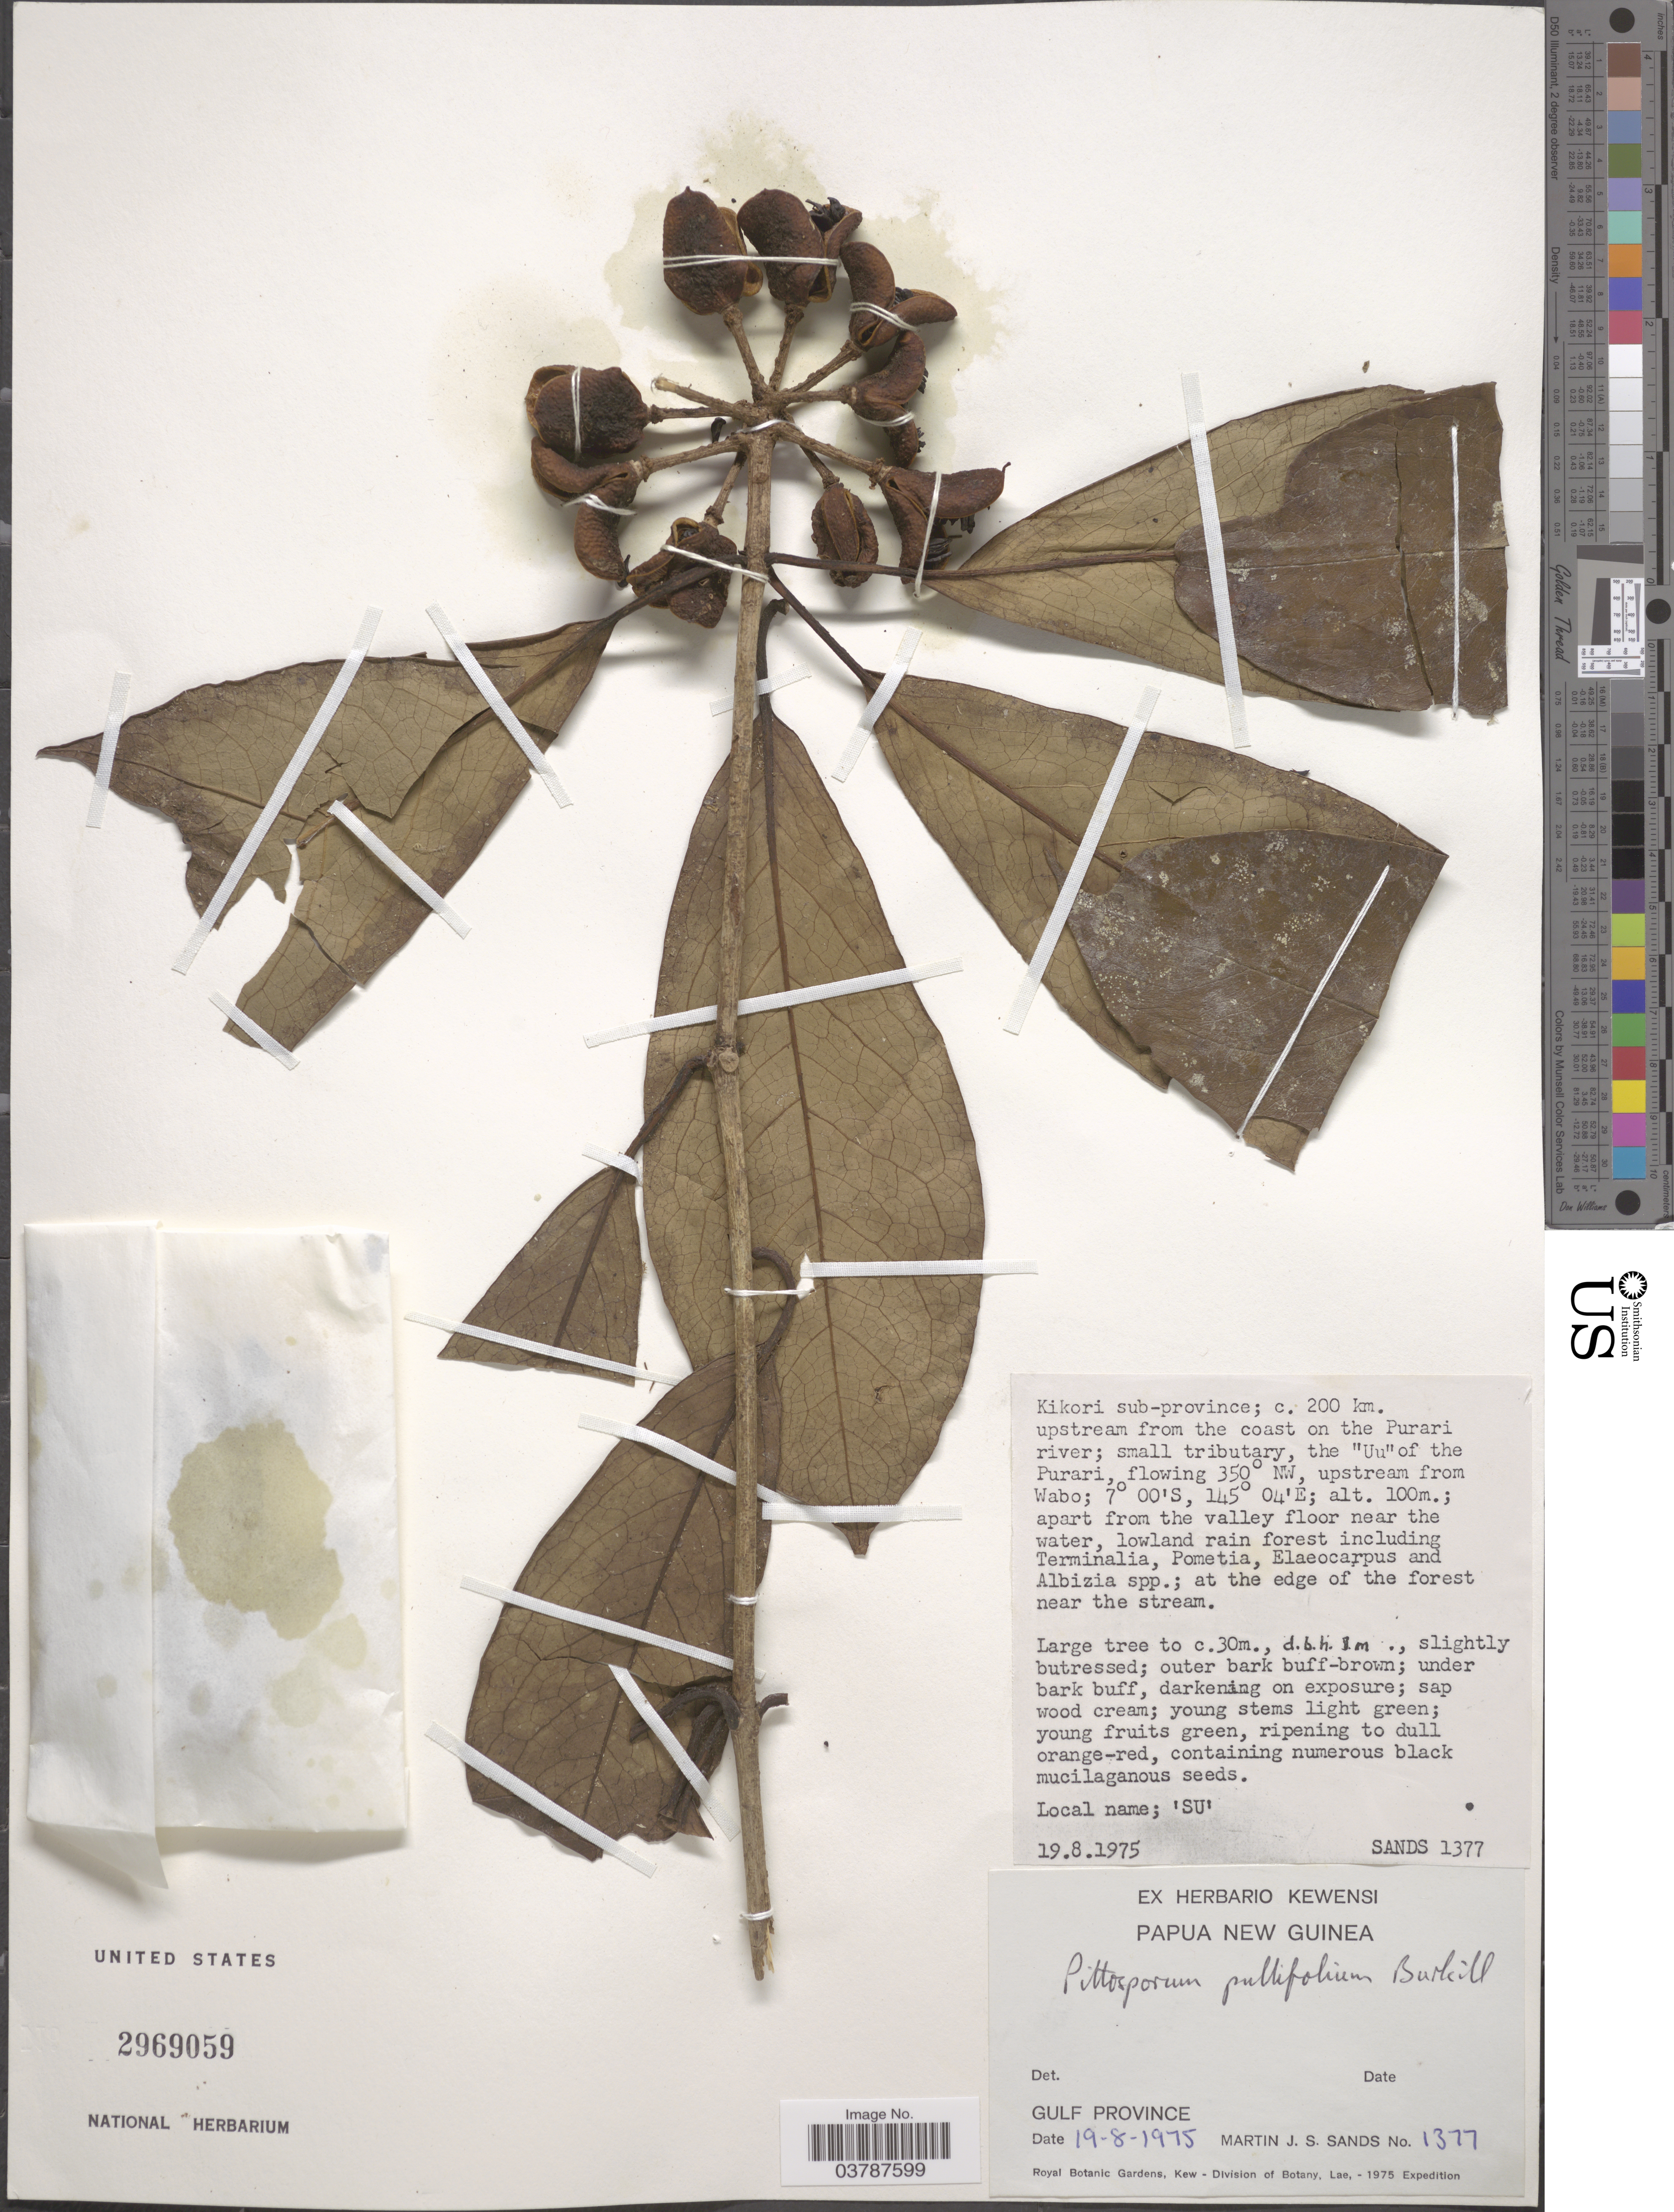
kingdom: Plantae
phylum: Tracheophyta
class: Magnoliopsida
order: Apiales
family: Pittosporaceae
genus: Pittosporum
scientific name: Pittosporum pullifolium subsp. pullifolium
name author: Burkill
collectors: M. Sands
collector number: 1377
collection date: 1975-08-19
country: Papua New Guinea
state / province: Gulf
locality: Kokori sub-province; c/ 200 km. upstream from the coast on the Purari river, flowing 350º NW, upstream from Wabo.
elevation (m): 100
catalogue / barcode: US 2969059